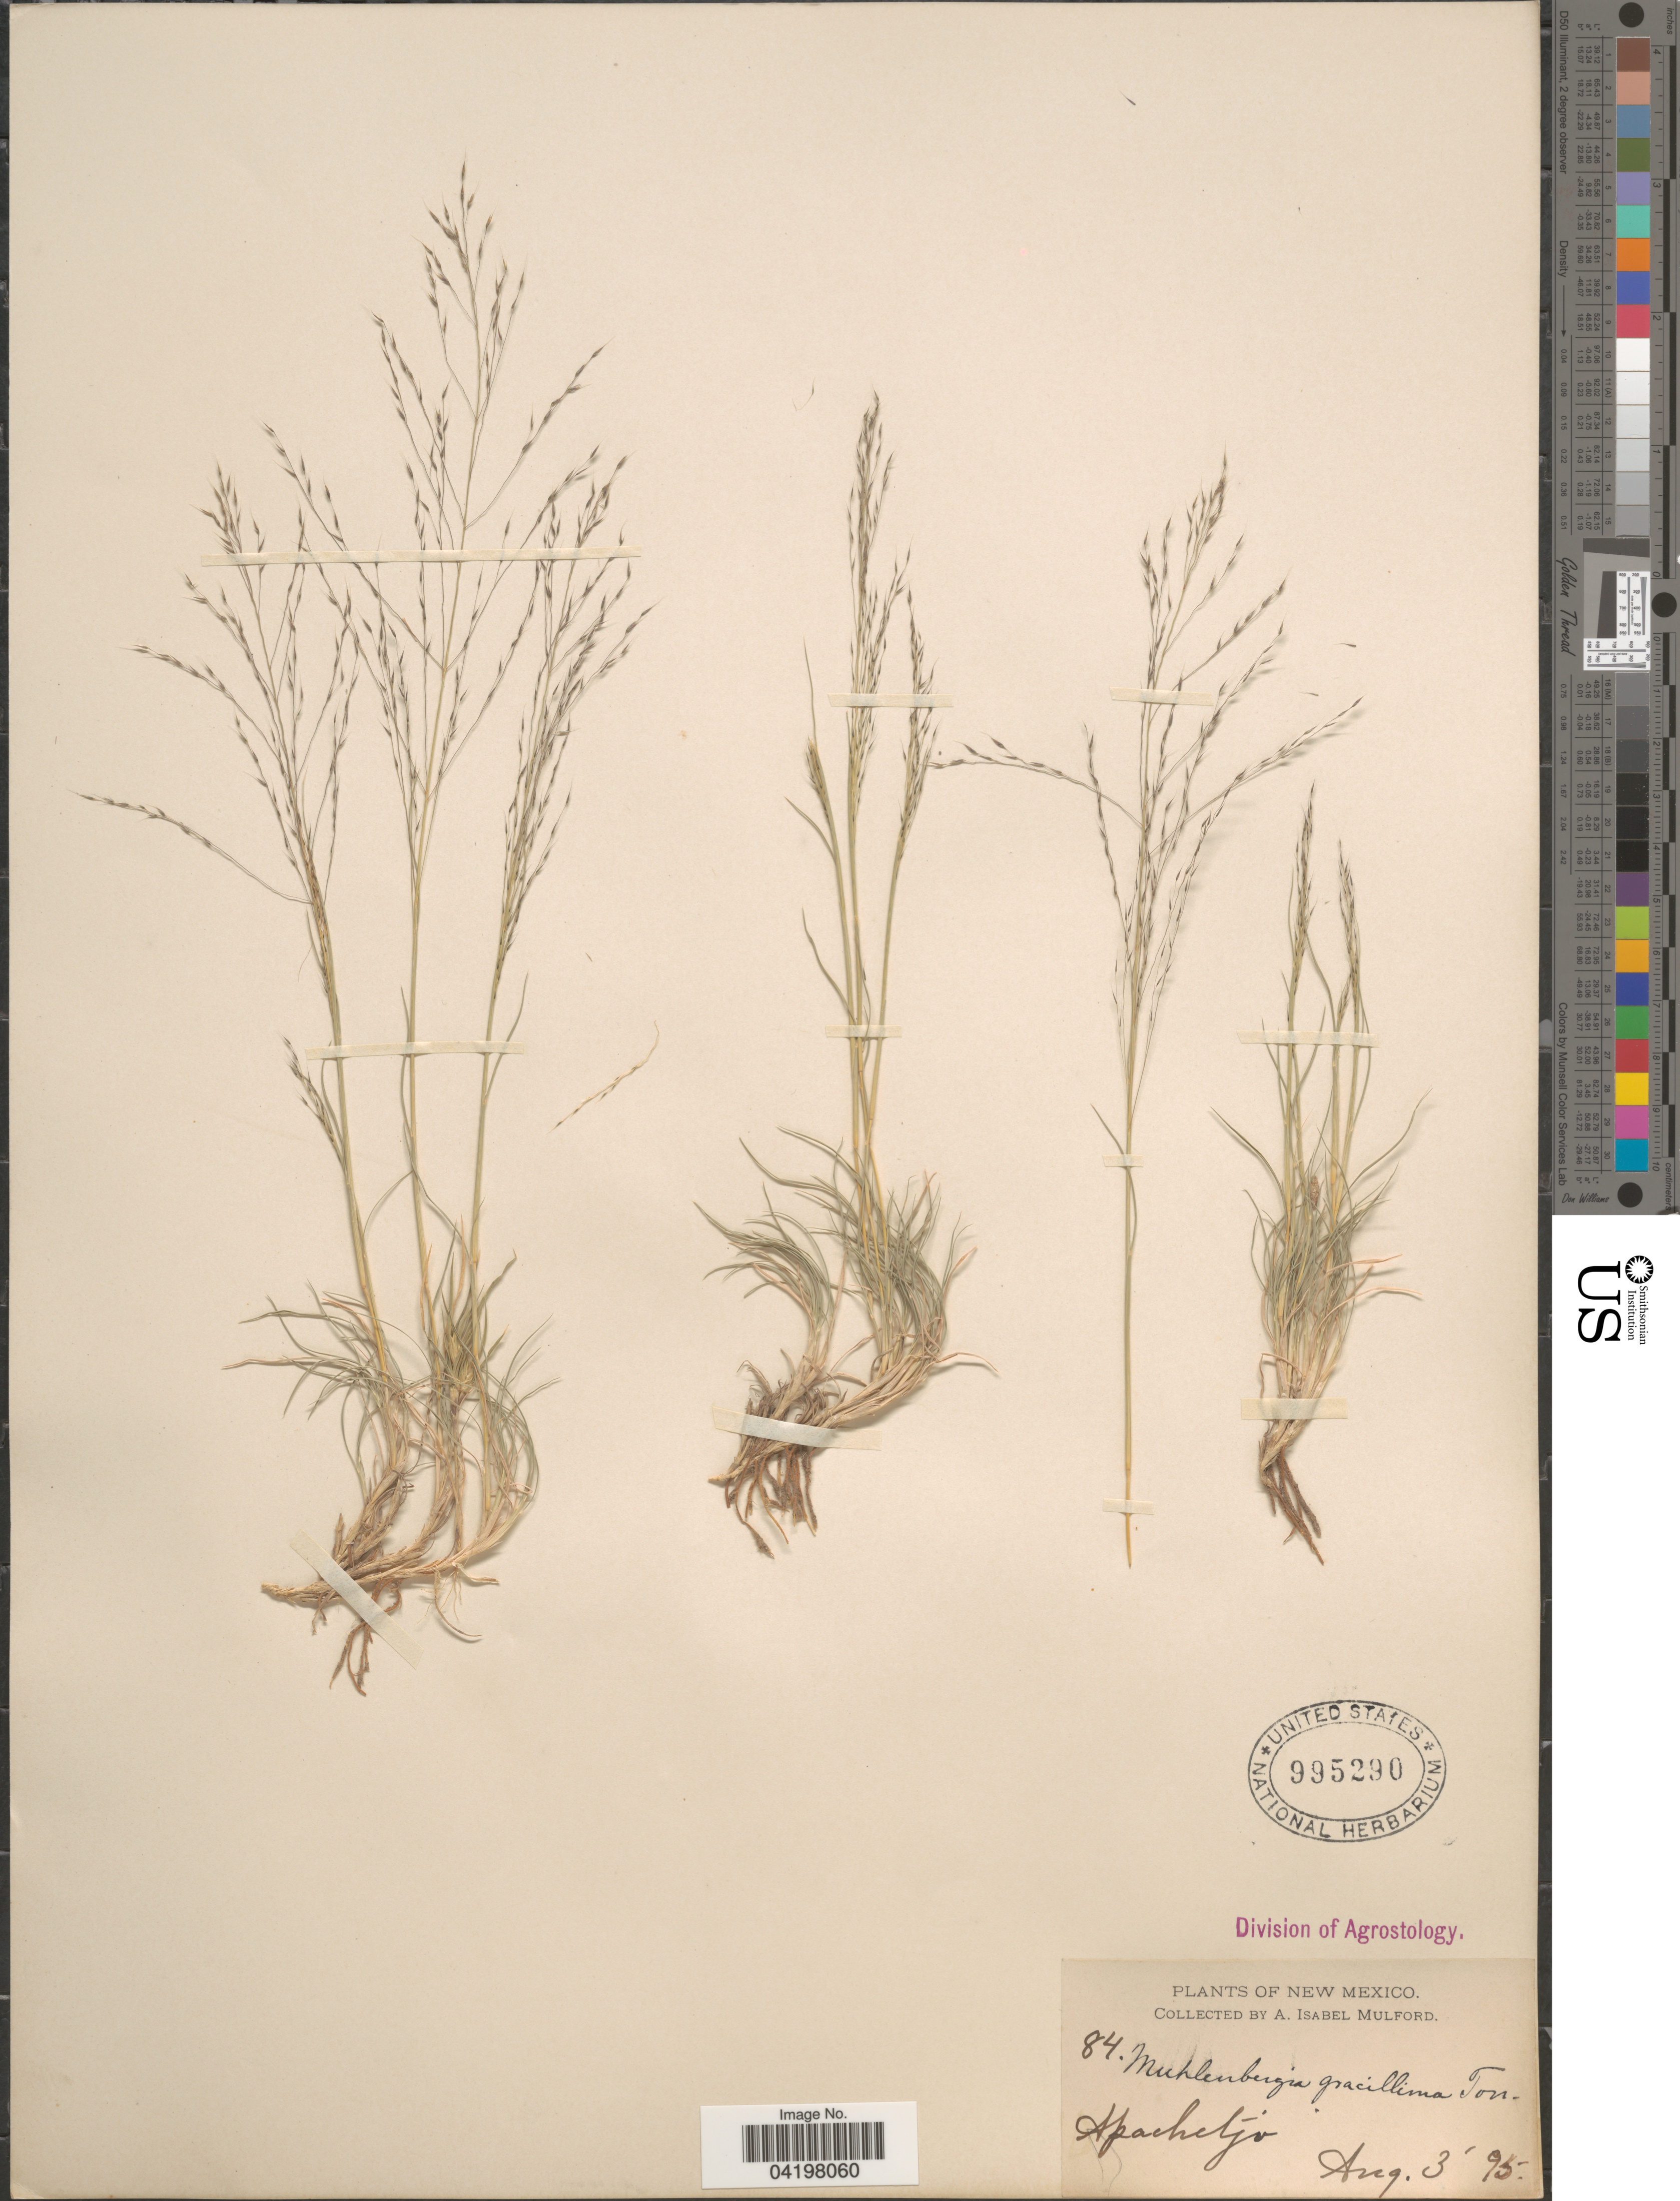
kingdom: Plantae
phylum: Tracheophyta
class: Liliopsida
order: Poales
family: Poaceae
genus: Muhlenbergia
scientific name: Muhlenbergia torreyi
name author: (Kunth) Hitchc. ex Bush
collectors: A. Mulford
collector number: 84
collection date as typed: Transcribed d/m/y: 3/8/95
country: United States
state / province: New Mexico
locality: Apachetjo.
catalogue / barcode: US 995290